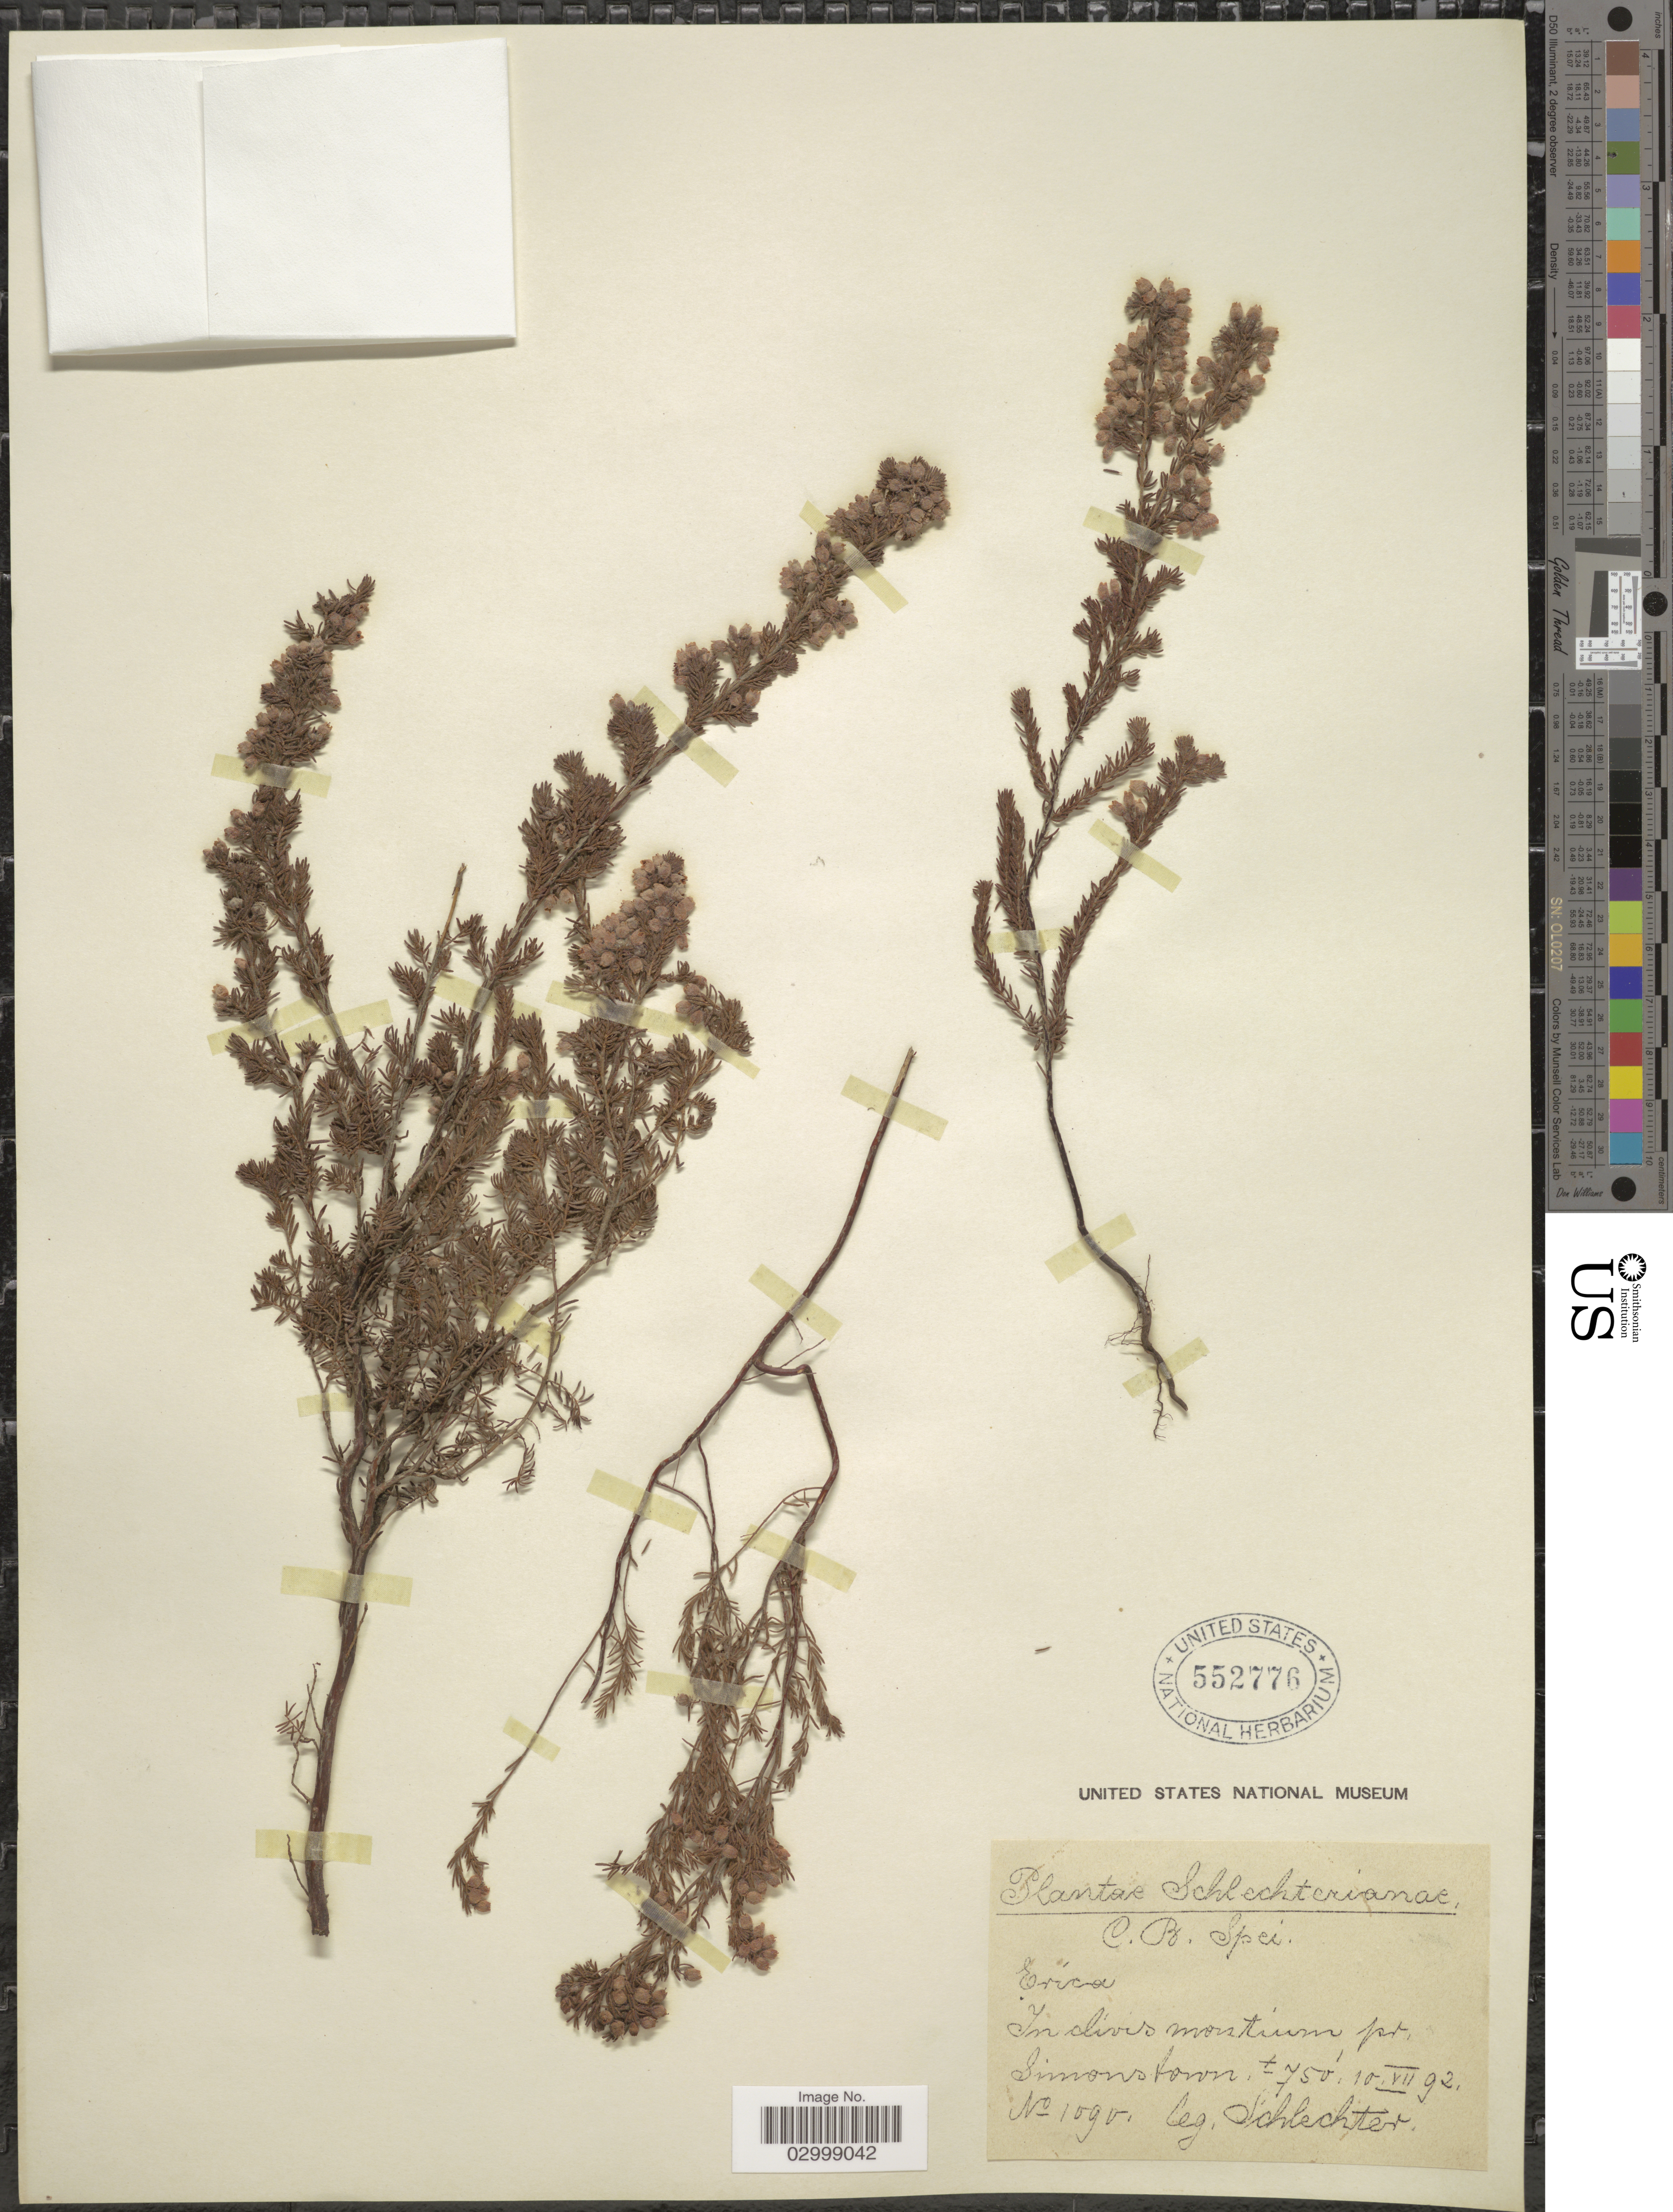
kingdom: Plantae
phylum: Tracheophyta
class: Magnoliopsida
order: Ericales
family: Ericaceae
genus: Erica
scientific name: Erica sp.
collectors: Schlechter, --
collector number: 1090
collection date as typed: Transcribed d/m/y: 10/7/92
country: South Africa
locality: C. B. Spei. In clivis montuim pr. Simonstown.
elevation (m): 229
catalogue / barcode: US 552776